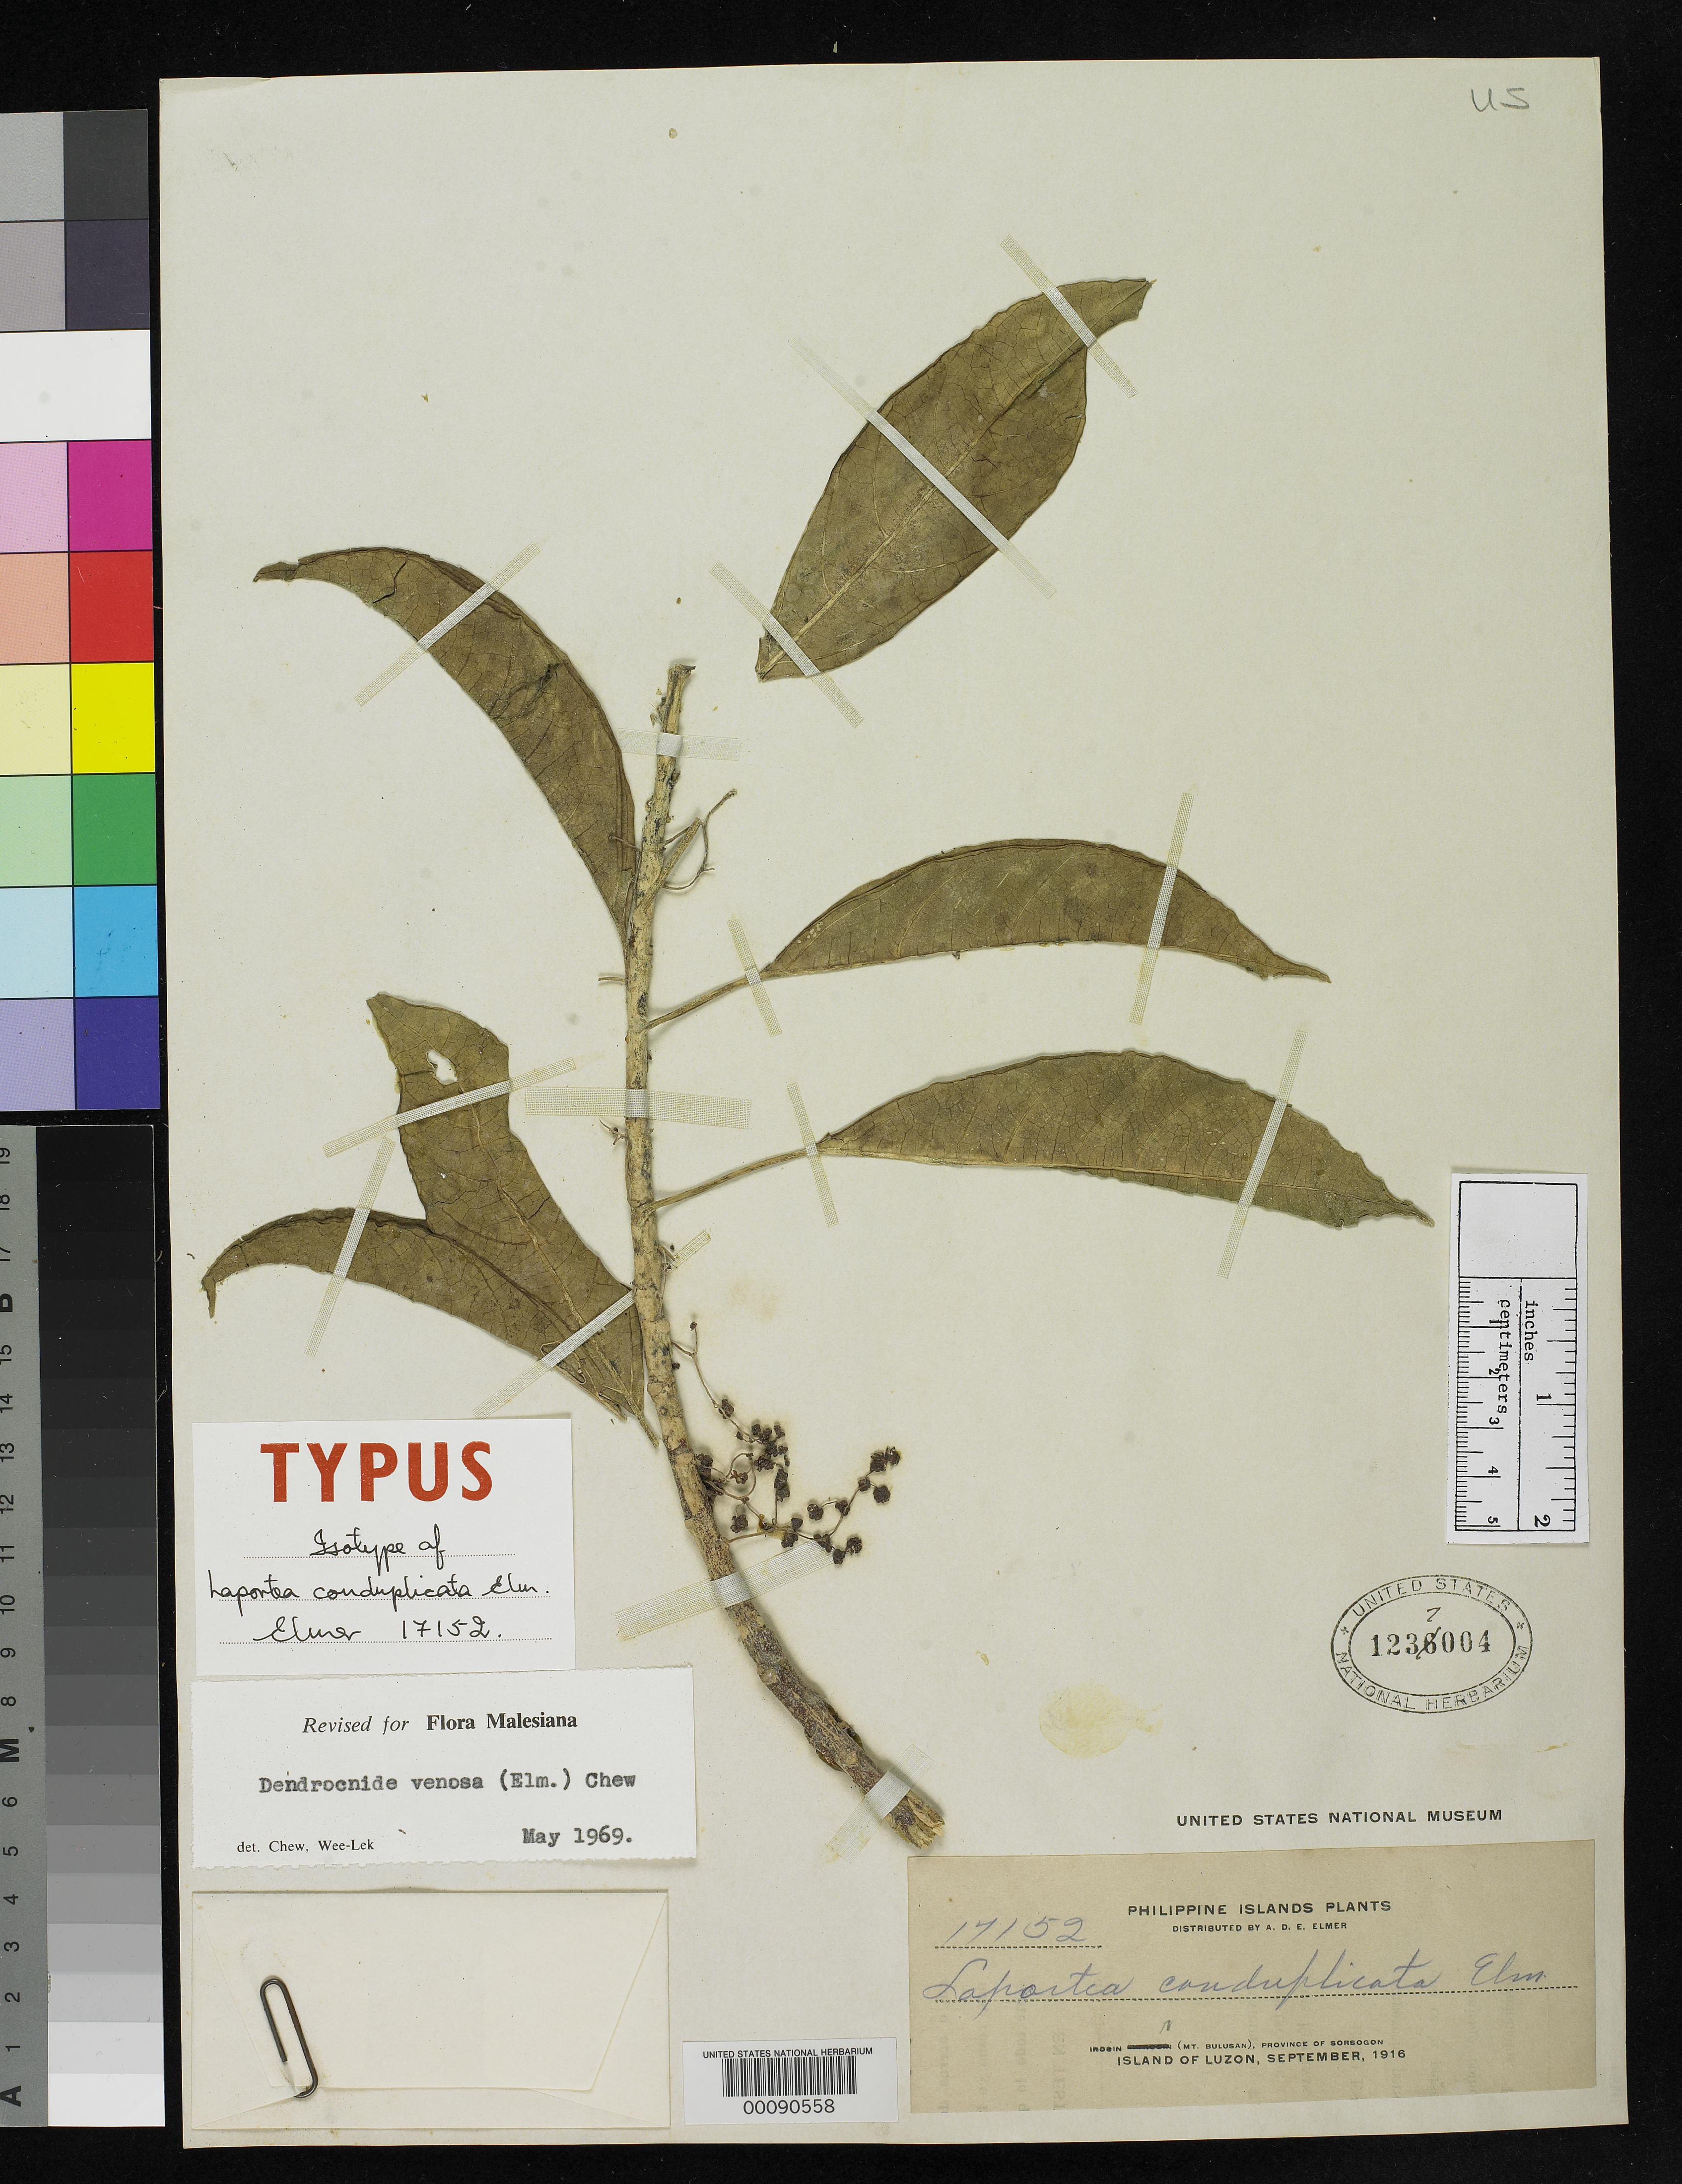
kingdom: Plantae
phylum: Tracheophyta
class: Magnoliopsida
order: Rosales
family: Urticaceae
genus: Laportea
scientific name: Laportea conduplicata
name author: Elmer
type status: Isotype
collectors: A. D. E. Elmer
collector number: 17152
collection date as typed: Sep 1916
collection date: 1916-09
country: Philippines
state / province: Bicol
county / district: Sorsogon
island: Luzon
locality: Irosin (Mt. Bulusan).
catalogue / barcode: US 1237004